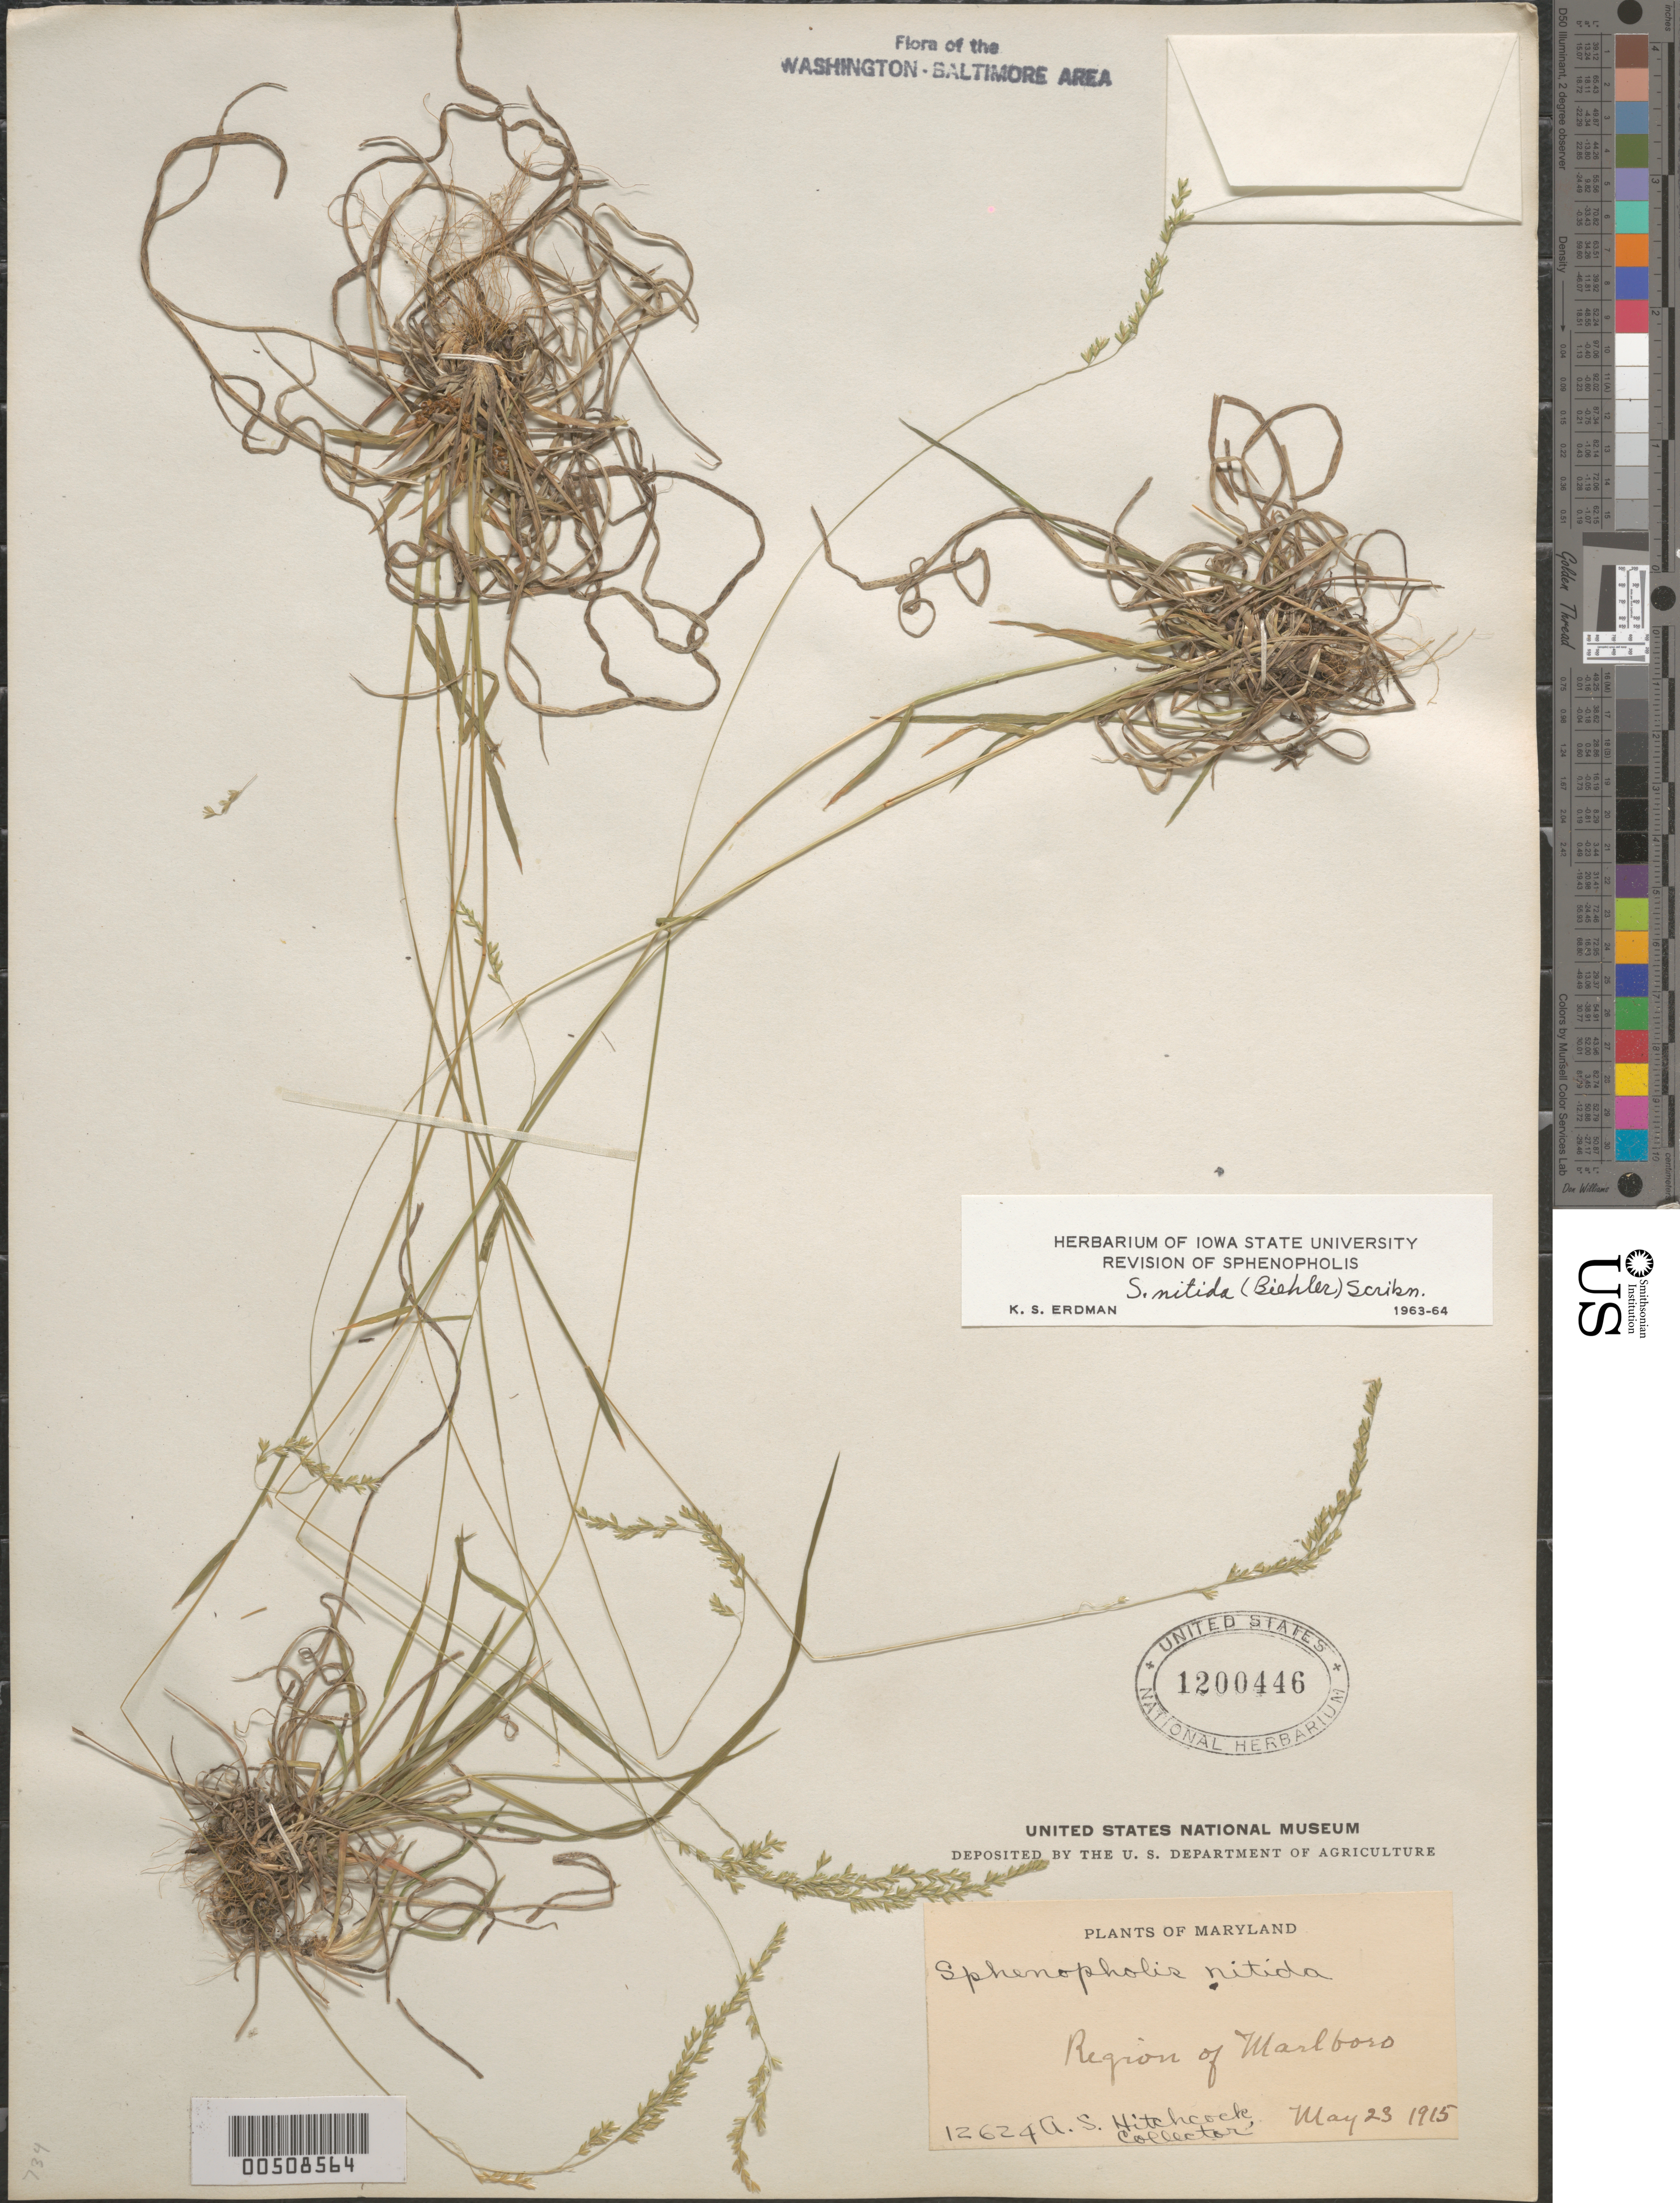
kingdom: Plantae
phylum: Tracheophyta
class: Liliopsida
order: Poales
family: Poaceae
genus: Sphenopholis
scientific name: Sphenopholis nitida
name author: (Biehler) Scribn.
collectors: A. S. Hitchcock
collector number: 12624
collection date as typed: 23 May 1915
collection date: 1915-05-23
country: United States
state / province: Maryland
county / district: Prince George's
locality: Marlboro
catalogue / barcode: US 1200446